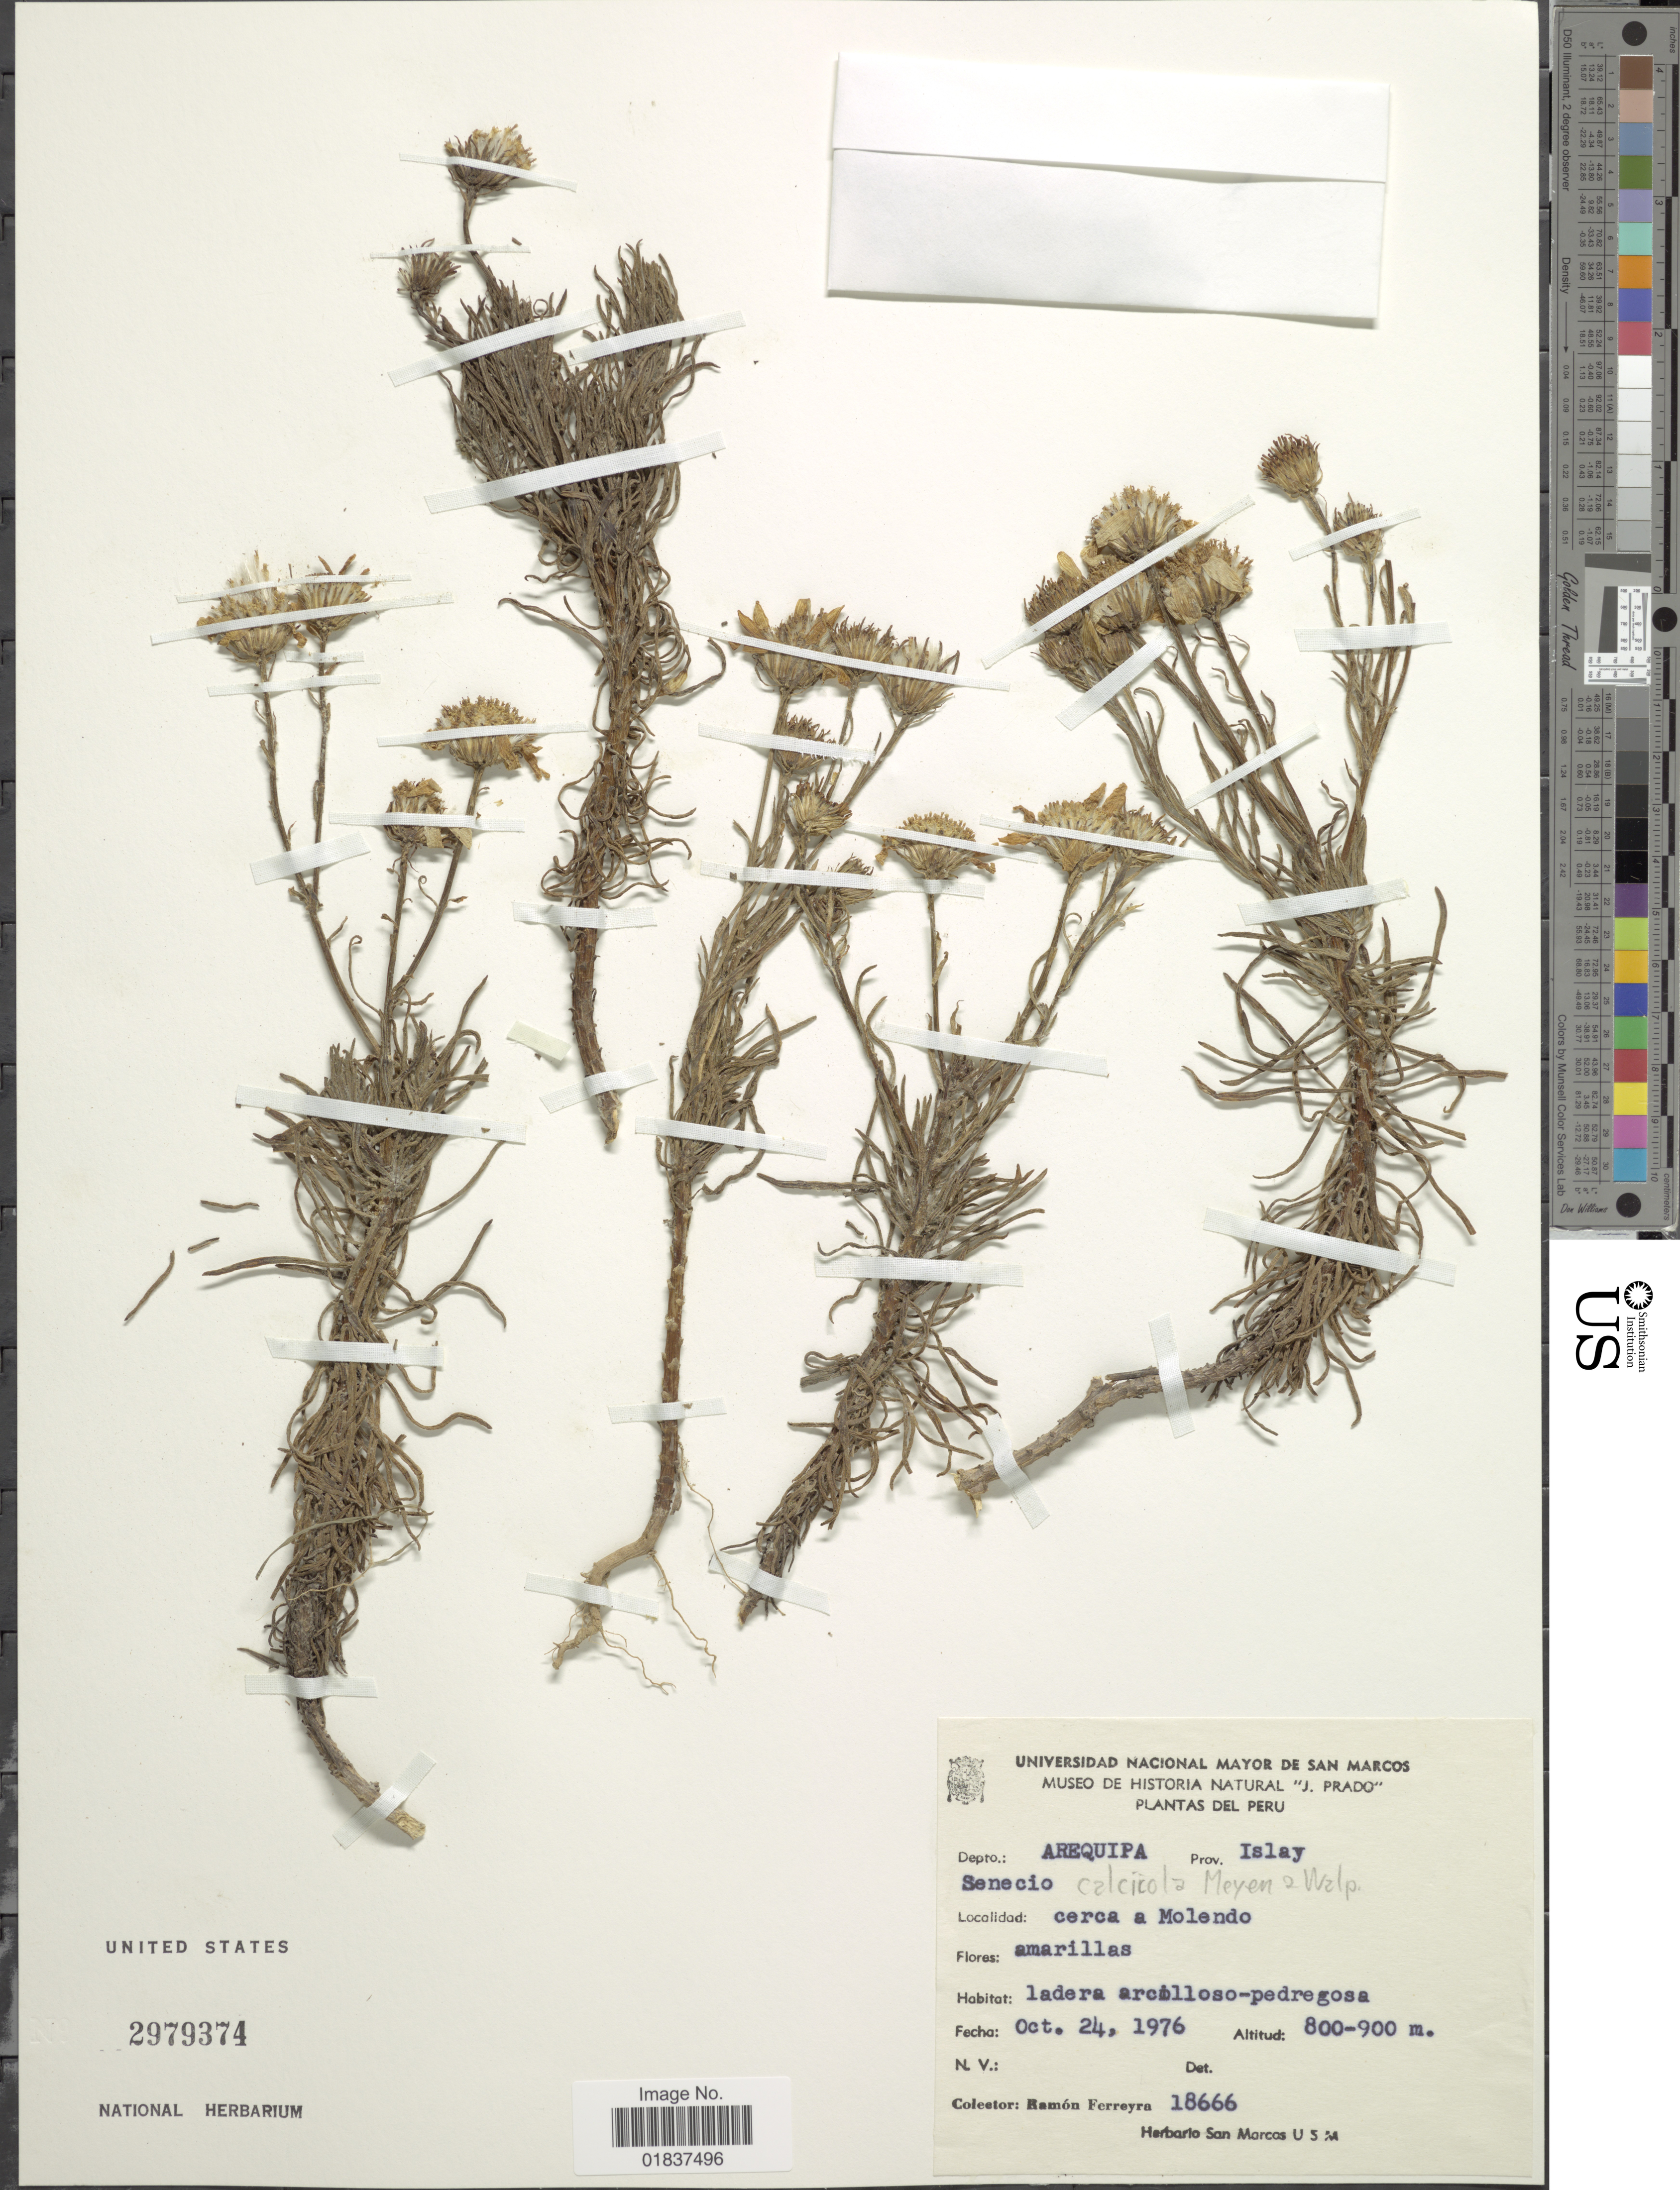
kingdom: Plantae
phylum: Tracheophyta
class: Magnoliopsida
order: Asterales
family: Asteraceae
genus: Senecio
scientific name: Senecio calcensis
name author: Cabrera & Zardini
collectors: R. A. Ferreyra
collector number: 18666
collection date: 1976-10-24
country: Peru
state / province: Arequipa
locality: Depto.: Arequipa. Prov. Islay. cerca a Molendo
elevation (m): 800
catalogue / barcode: US 2979374